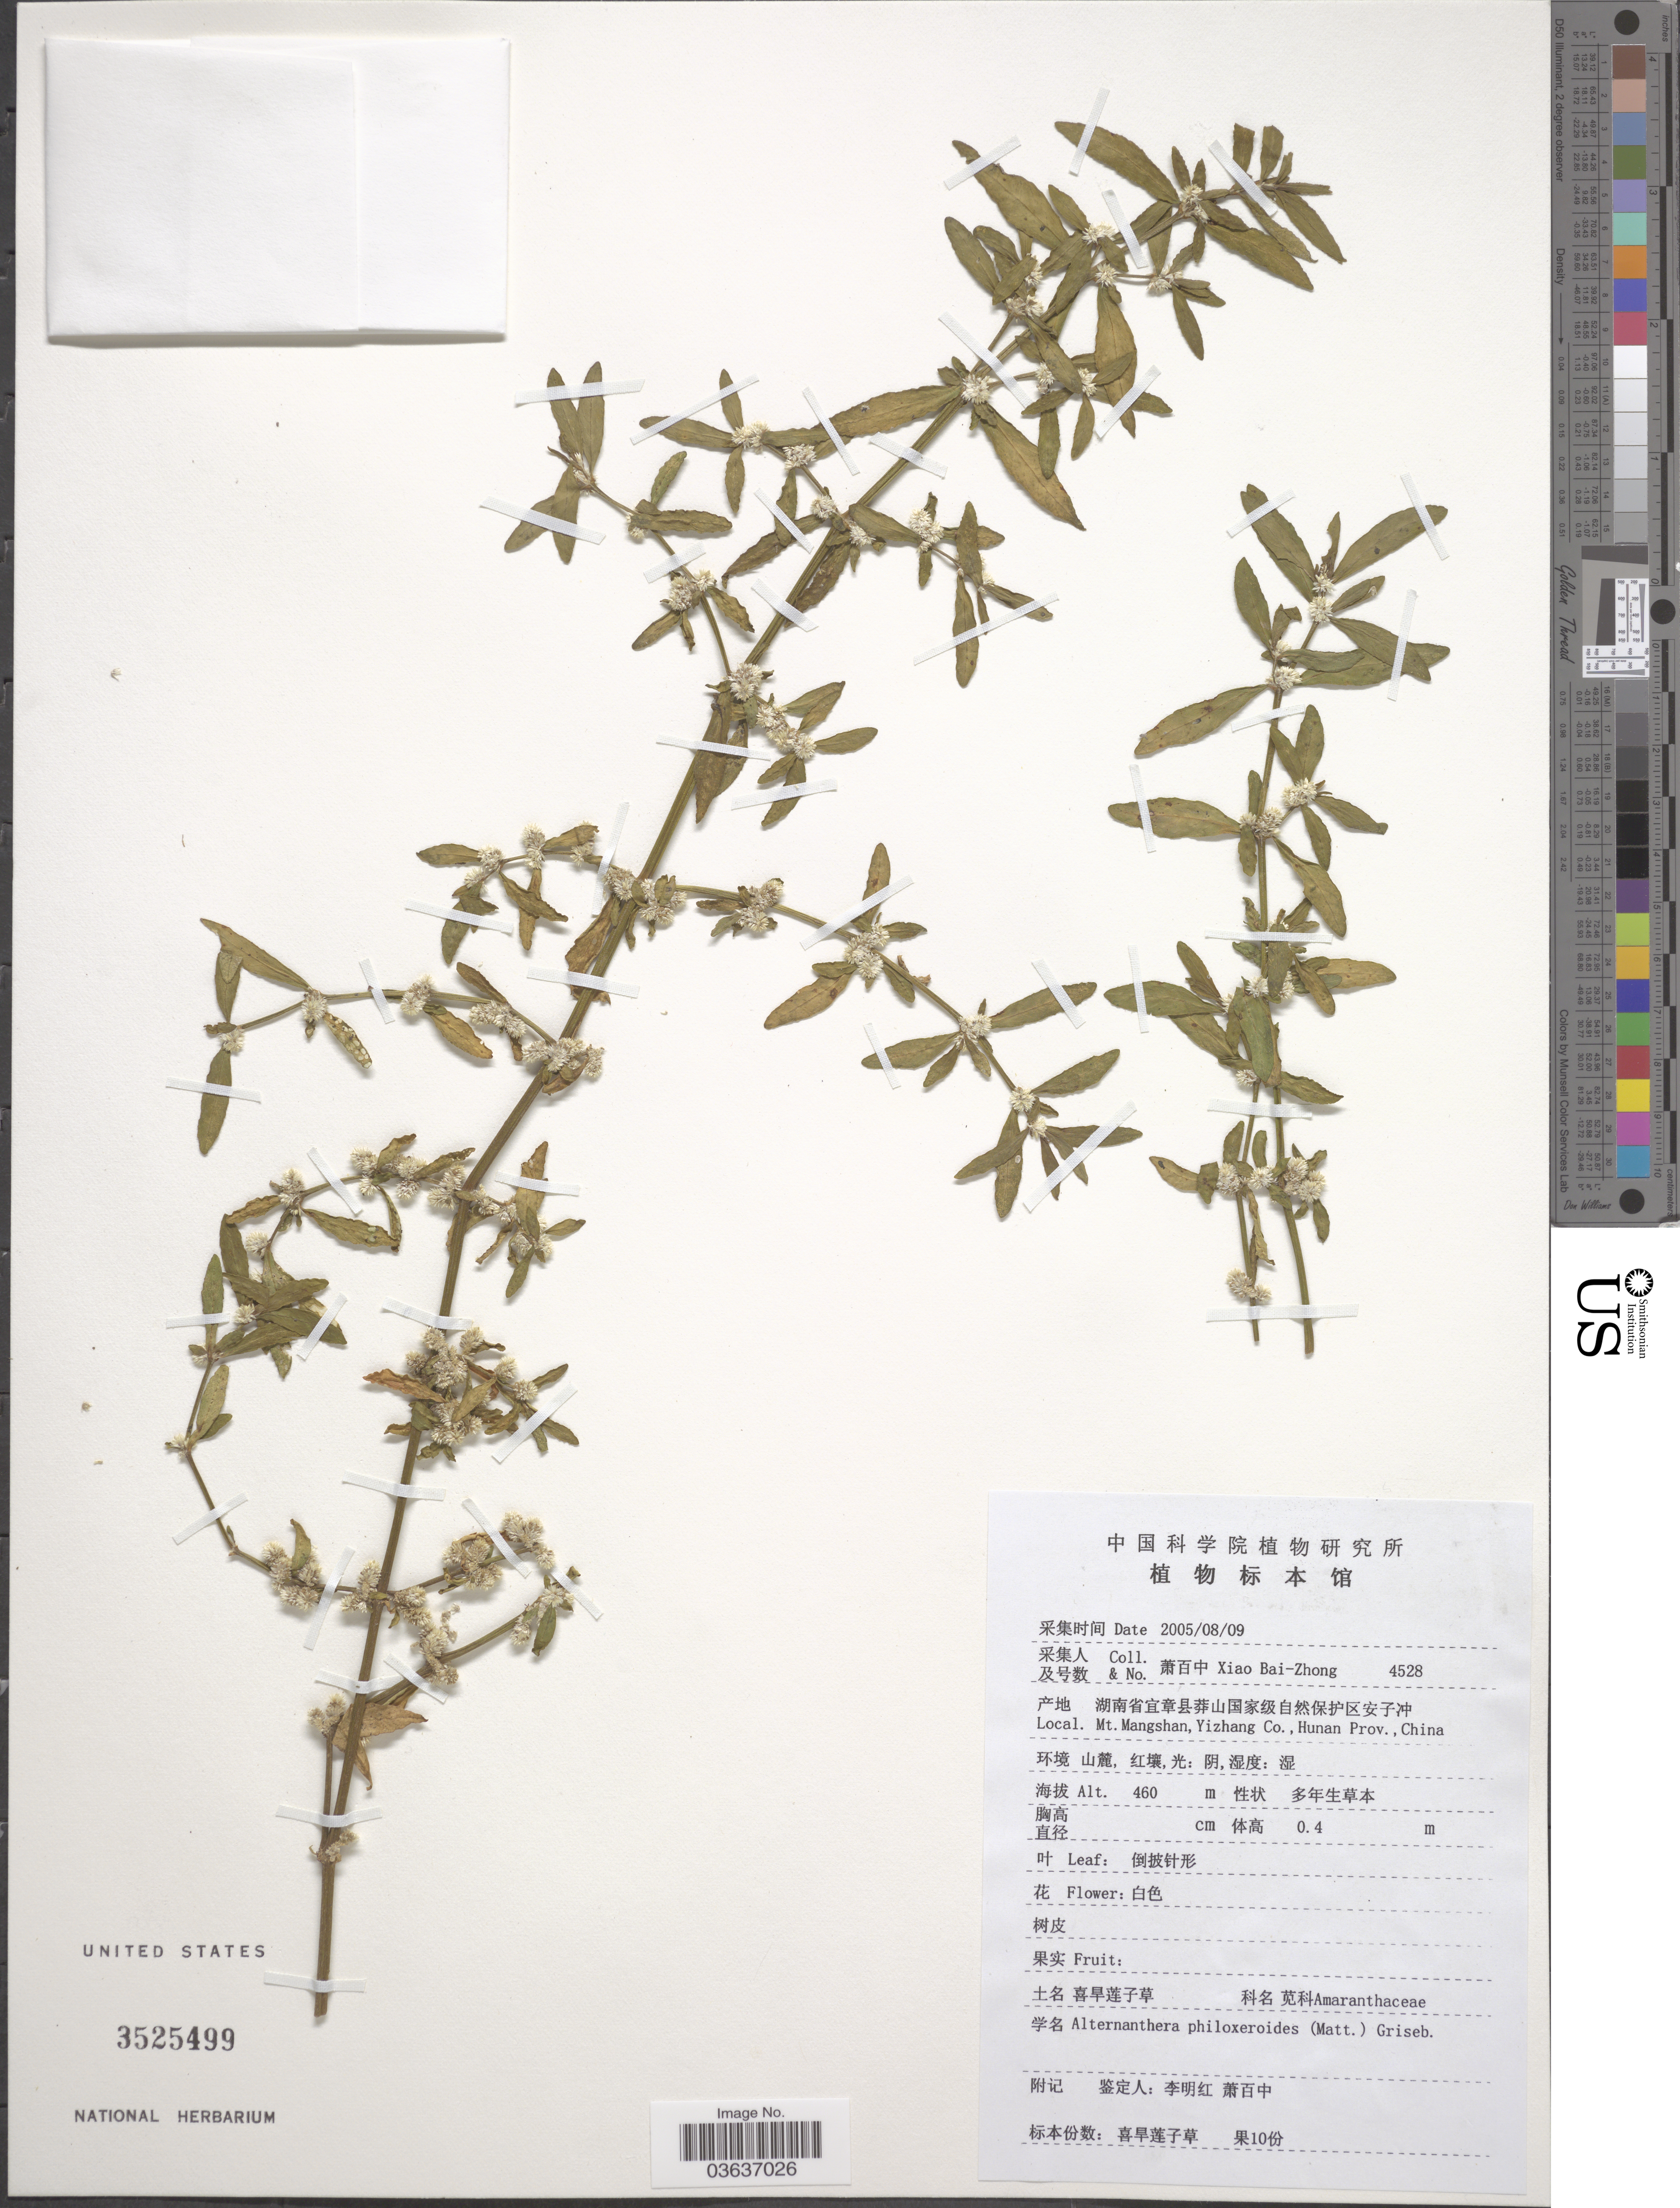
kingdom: Plantae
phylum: Tracheophyta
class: Magnoliopsida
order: Caryophyllales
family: Amaranthaceae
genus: Alternanthera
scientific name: Alternanthera philoxeroides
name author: (Mart.) Griseb.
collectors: B. Z. Xiao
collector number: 4528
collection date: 2005-08-09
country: China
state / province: Hunan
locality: Mt. Mangshan, Yizhang Co.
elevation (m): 460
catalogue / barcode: US 3525499